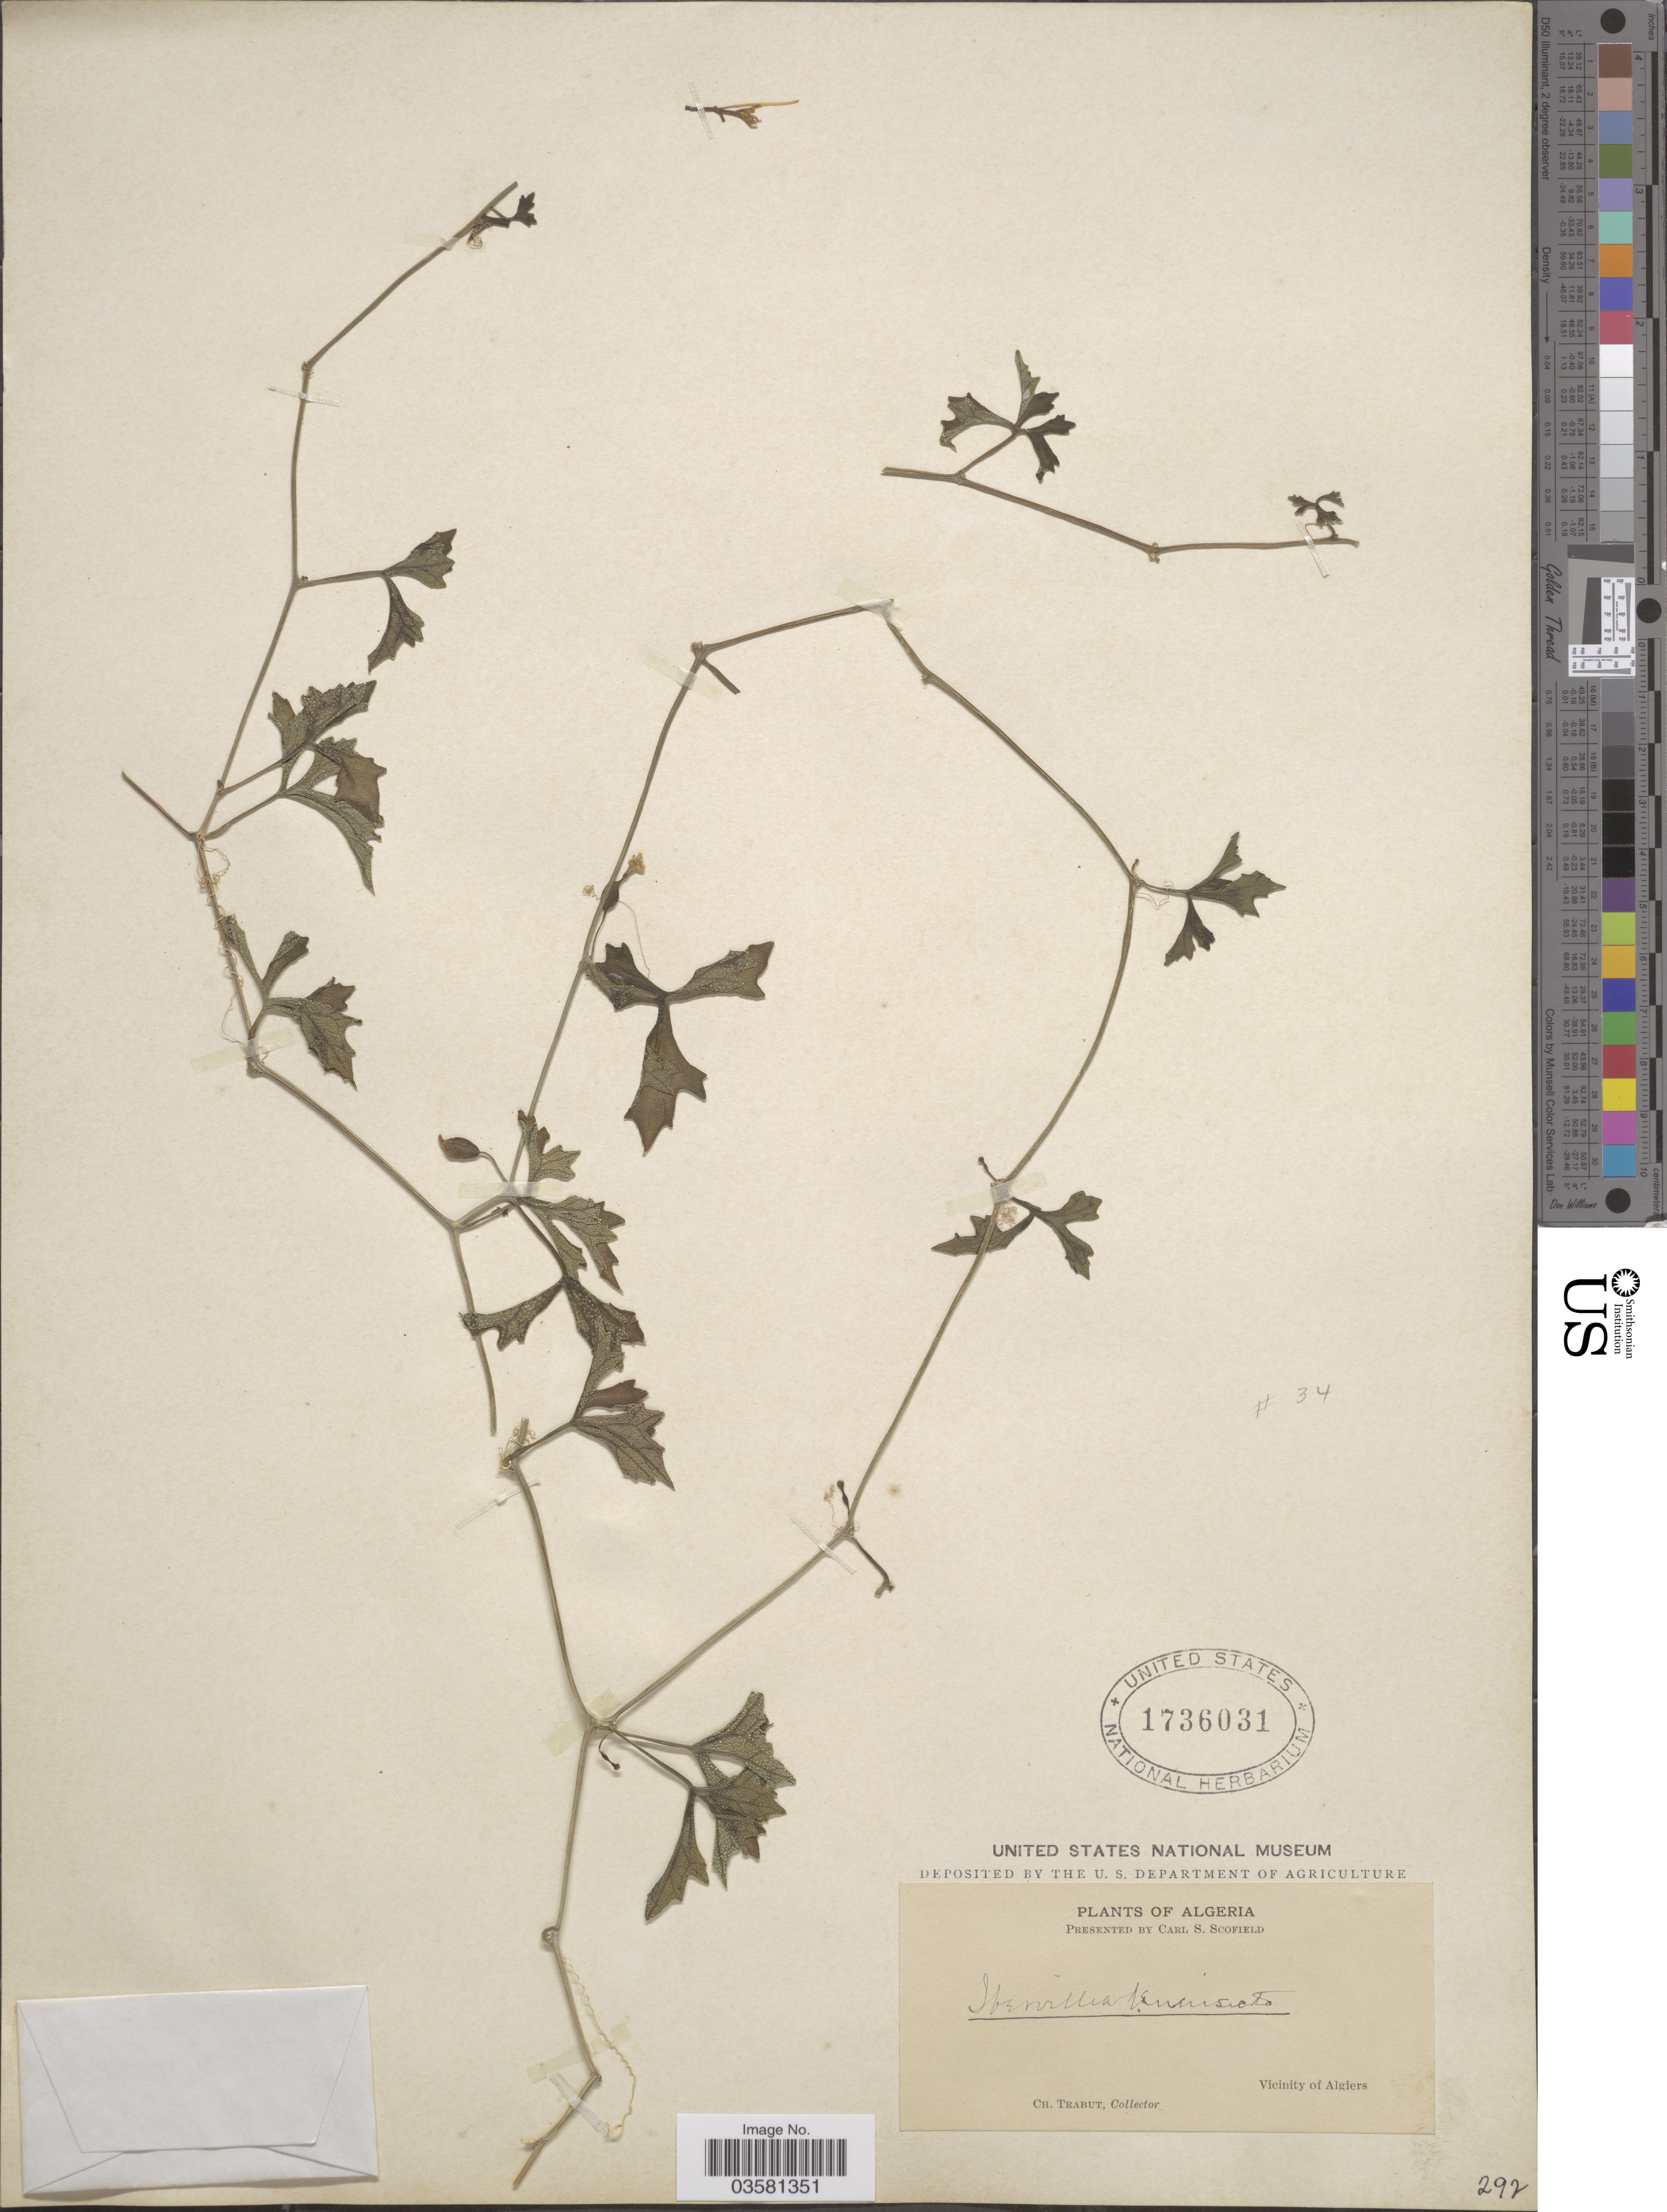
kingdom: Plantae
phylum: Tracheophyta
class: Magnoliopsida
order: Cucurbitales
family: Cucurbitaceae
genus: Ibervillea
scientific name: Ibervillea tenuisecta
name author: (A. Gray) Small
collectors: C. Trabut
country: Algeria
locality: Vicinity of Algiers.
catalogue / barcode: US 1736031